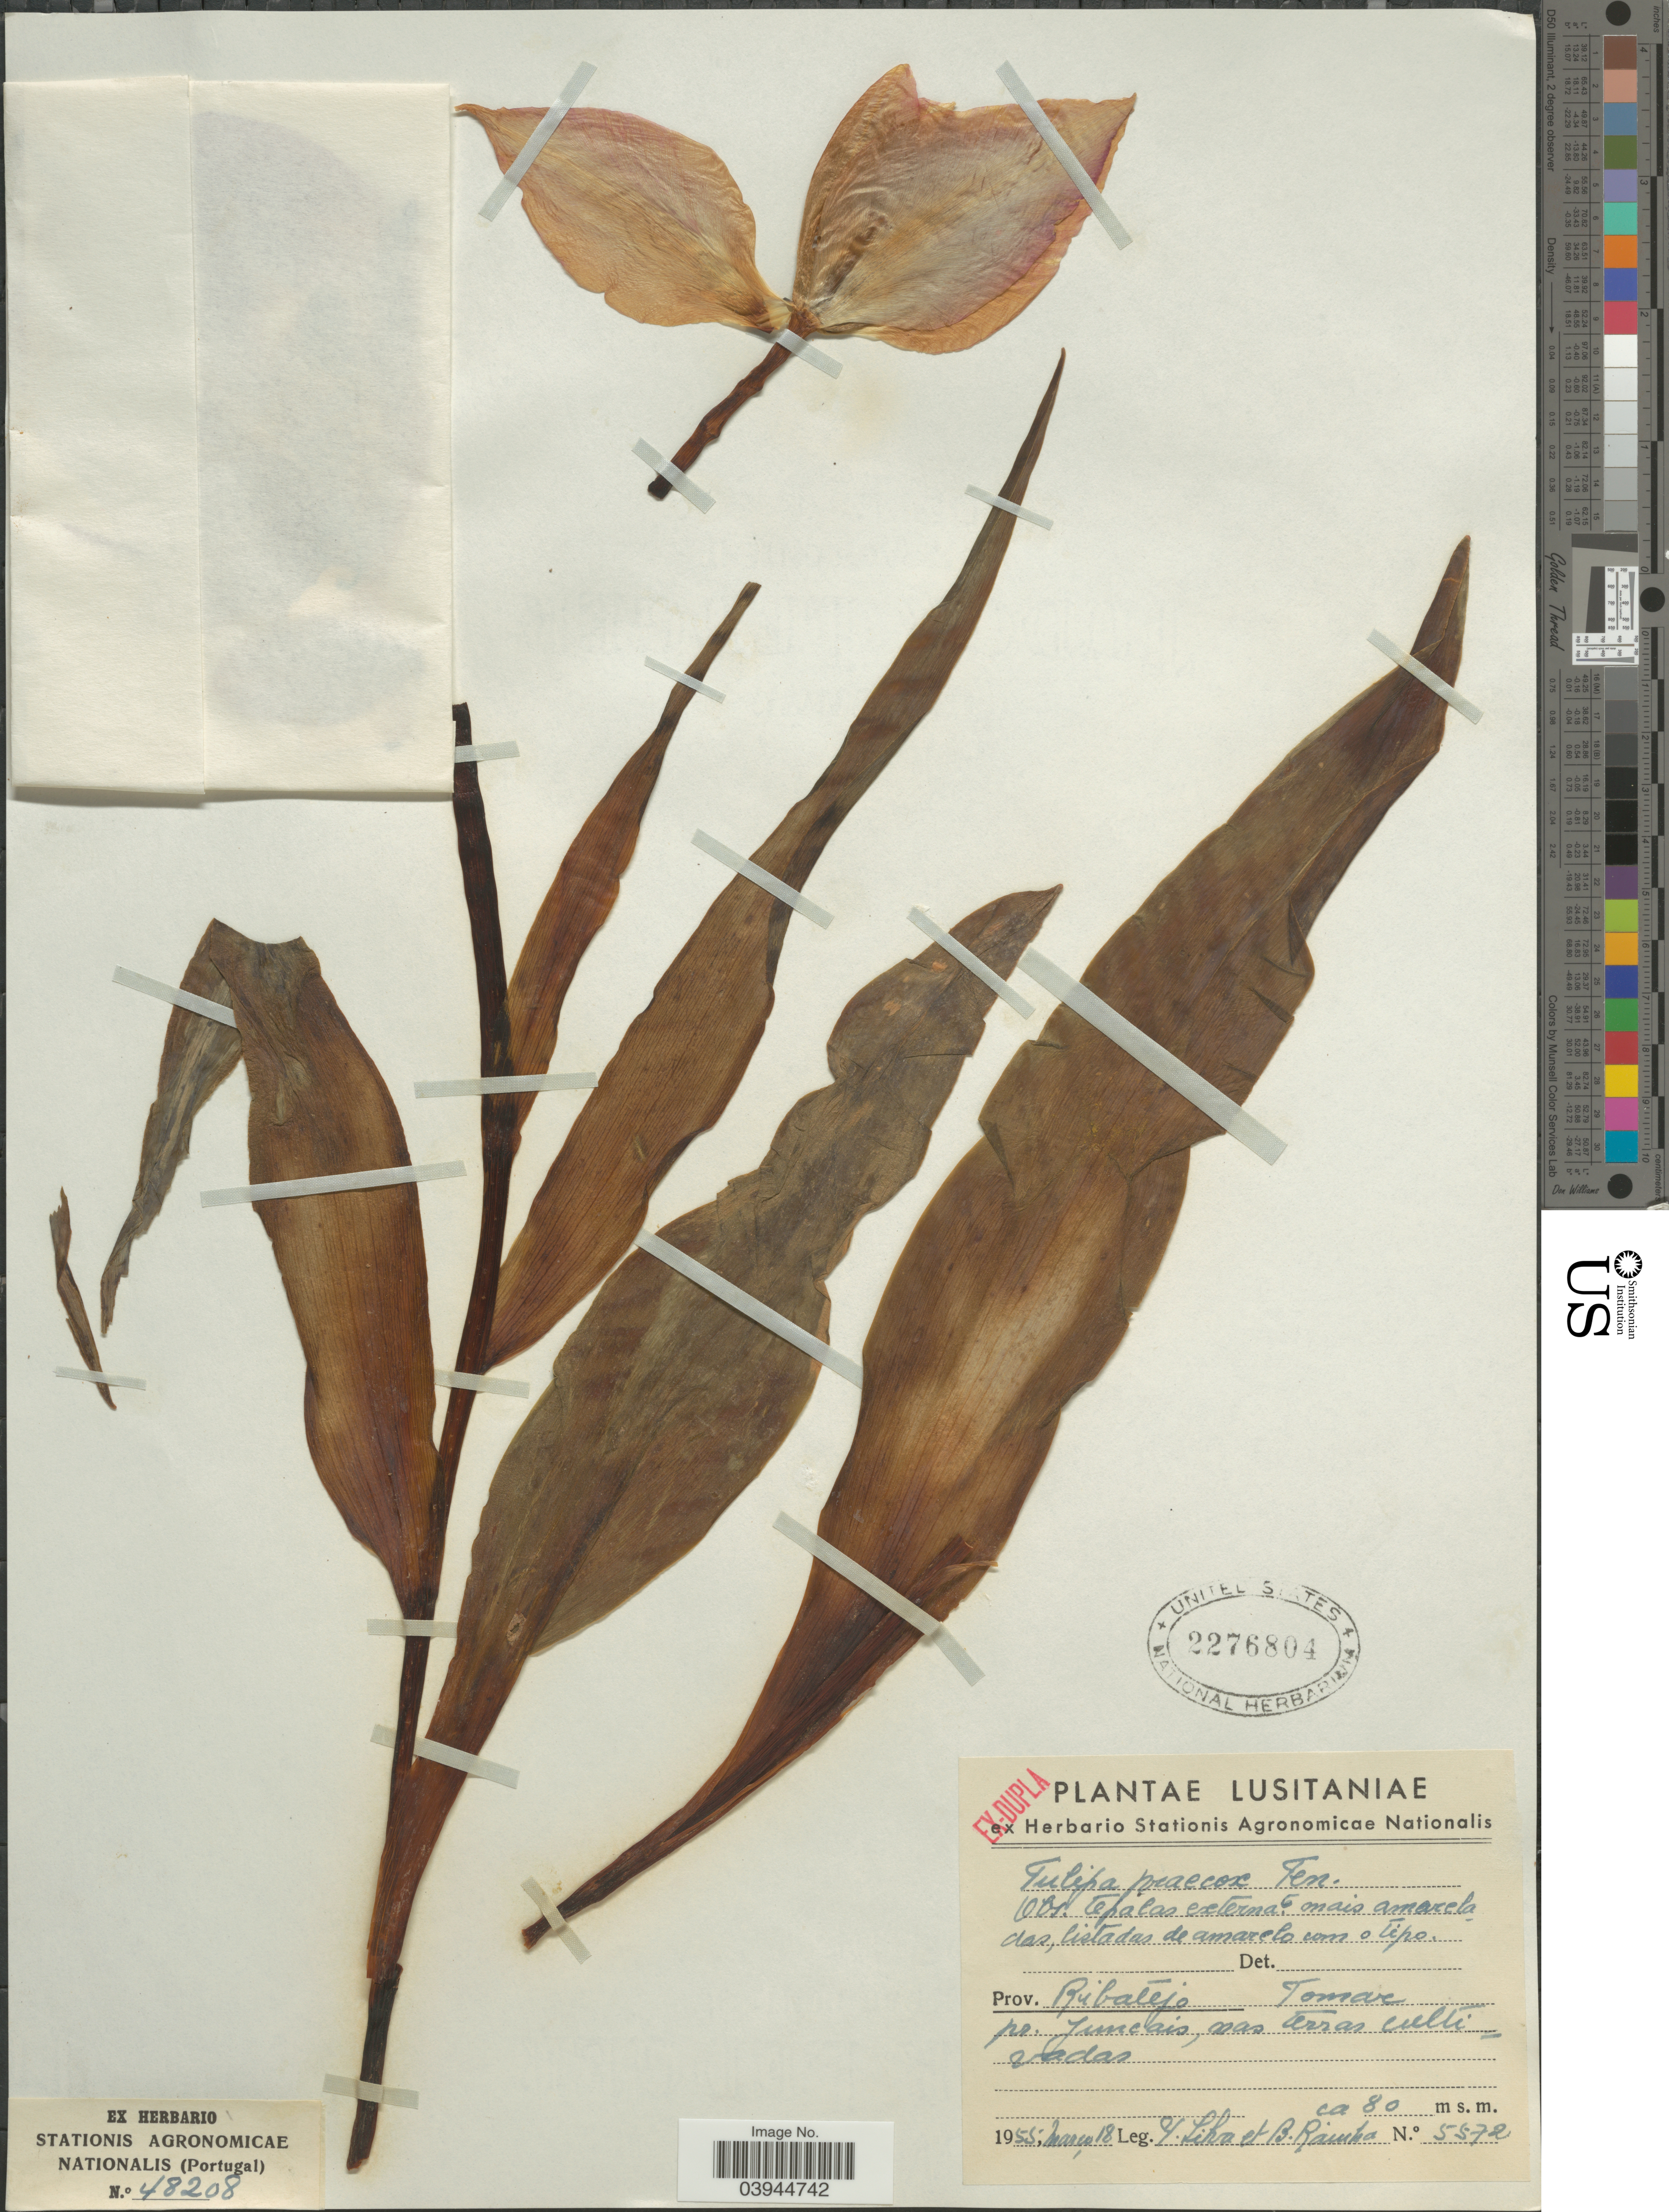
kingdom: Plantae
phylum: Tracheophyta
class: Liliopsida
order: Liliales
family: Liliaceae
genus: Tulipa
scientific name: Tulipa praecox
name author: Cav.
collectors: Y. Liha & B. Rainha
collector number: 5572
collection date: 1955-03-18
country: Portugal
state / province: Santarem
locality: Lusitanae. Prov. Ribatejo. Tomar.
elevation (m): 80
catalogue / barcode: US 2276804